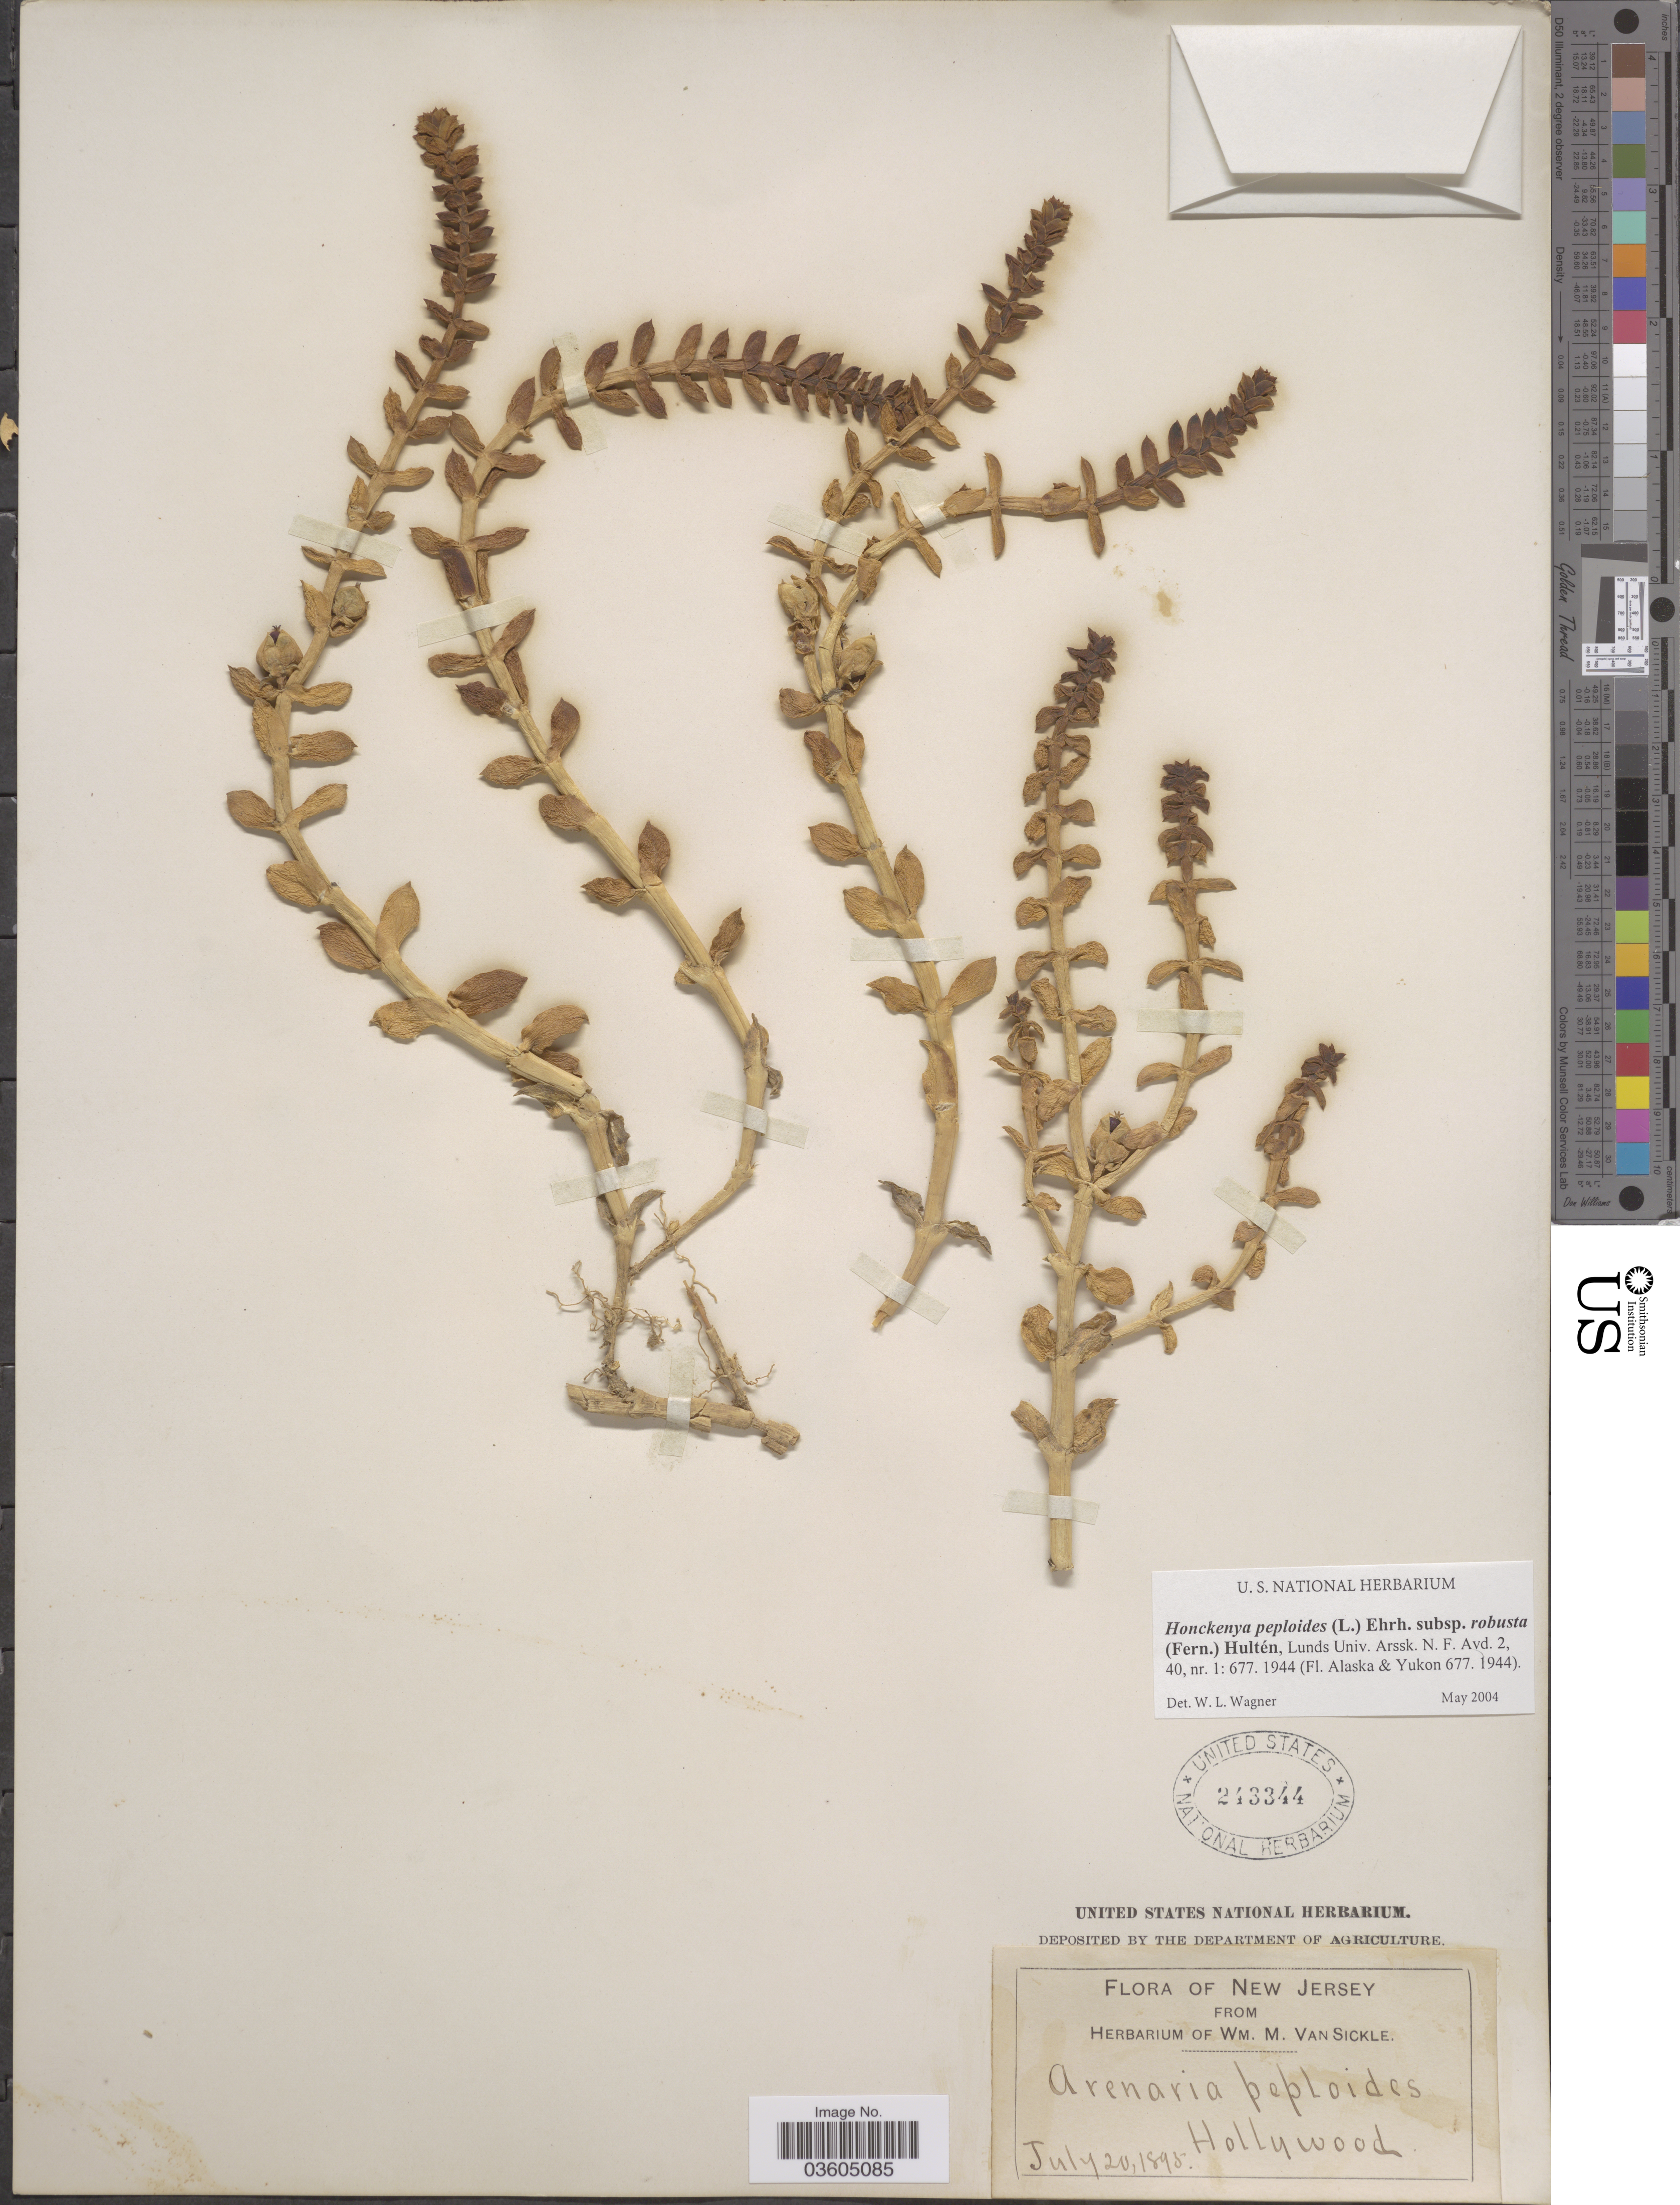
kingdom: Plantae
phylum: Tracheophyta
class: Magnoliopsida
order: Caryophyllales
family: Caryophyllaceae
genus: Honckenya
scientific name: Honckenya peploides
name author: (L.) Ehrh.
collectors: W. M. Van Sickle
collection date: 1895-07-20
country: United States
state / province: New Jersey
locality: Hollywood.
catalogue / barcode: US 243344